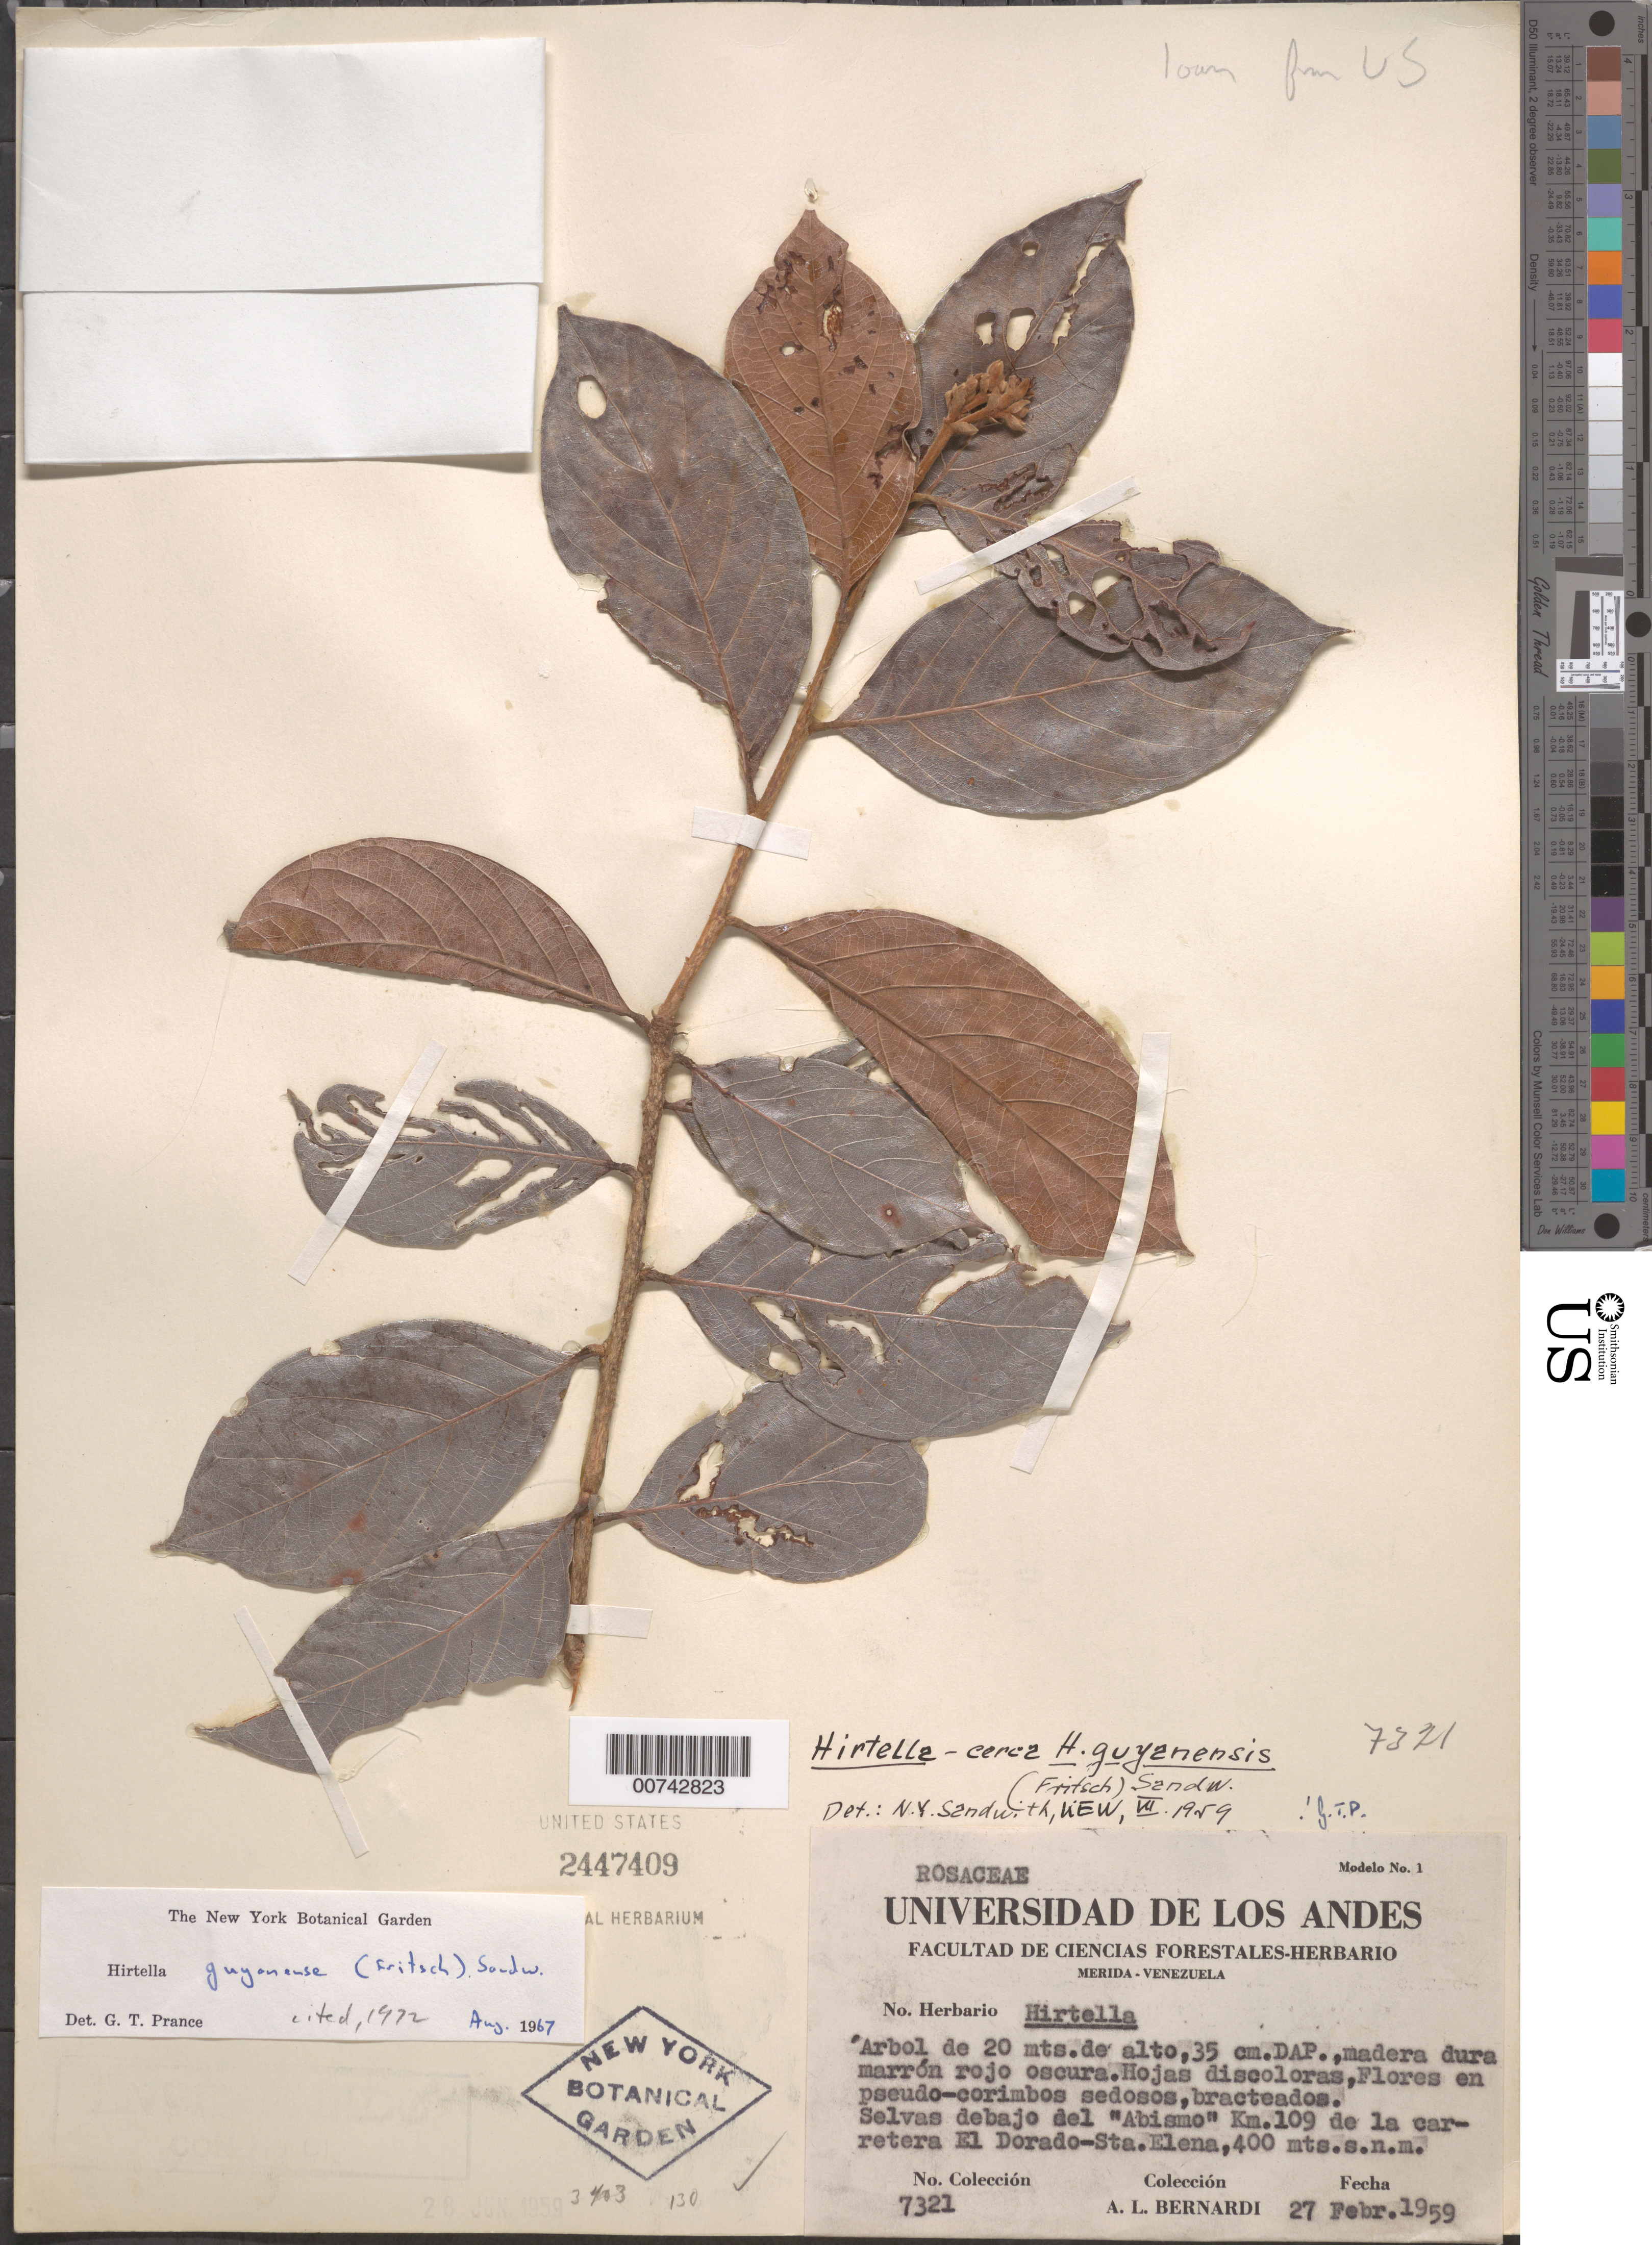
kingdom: Plantae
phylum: Tracheophyta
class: Magnoliopsida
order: Malpighiales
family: Chrysobalanaceae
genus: Hirtella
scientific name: Hirtella guyanensis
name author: (Fritsch) Sandwith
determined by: Prance, G. T.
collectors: A. L. Bernardi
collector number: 7321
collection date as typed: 27-Feb-59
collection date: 1959-02-27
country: Venezuela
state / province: Bolívar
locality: El Dorado, km 109, carretera hacia Sta. Elena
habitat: Selvas debajo del "Abismo", de la carretera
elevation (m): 400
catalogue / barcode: US 2447409